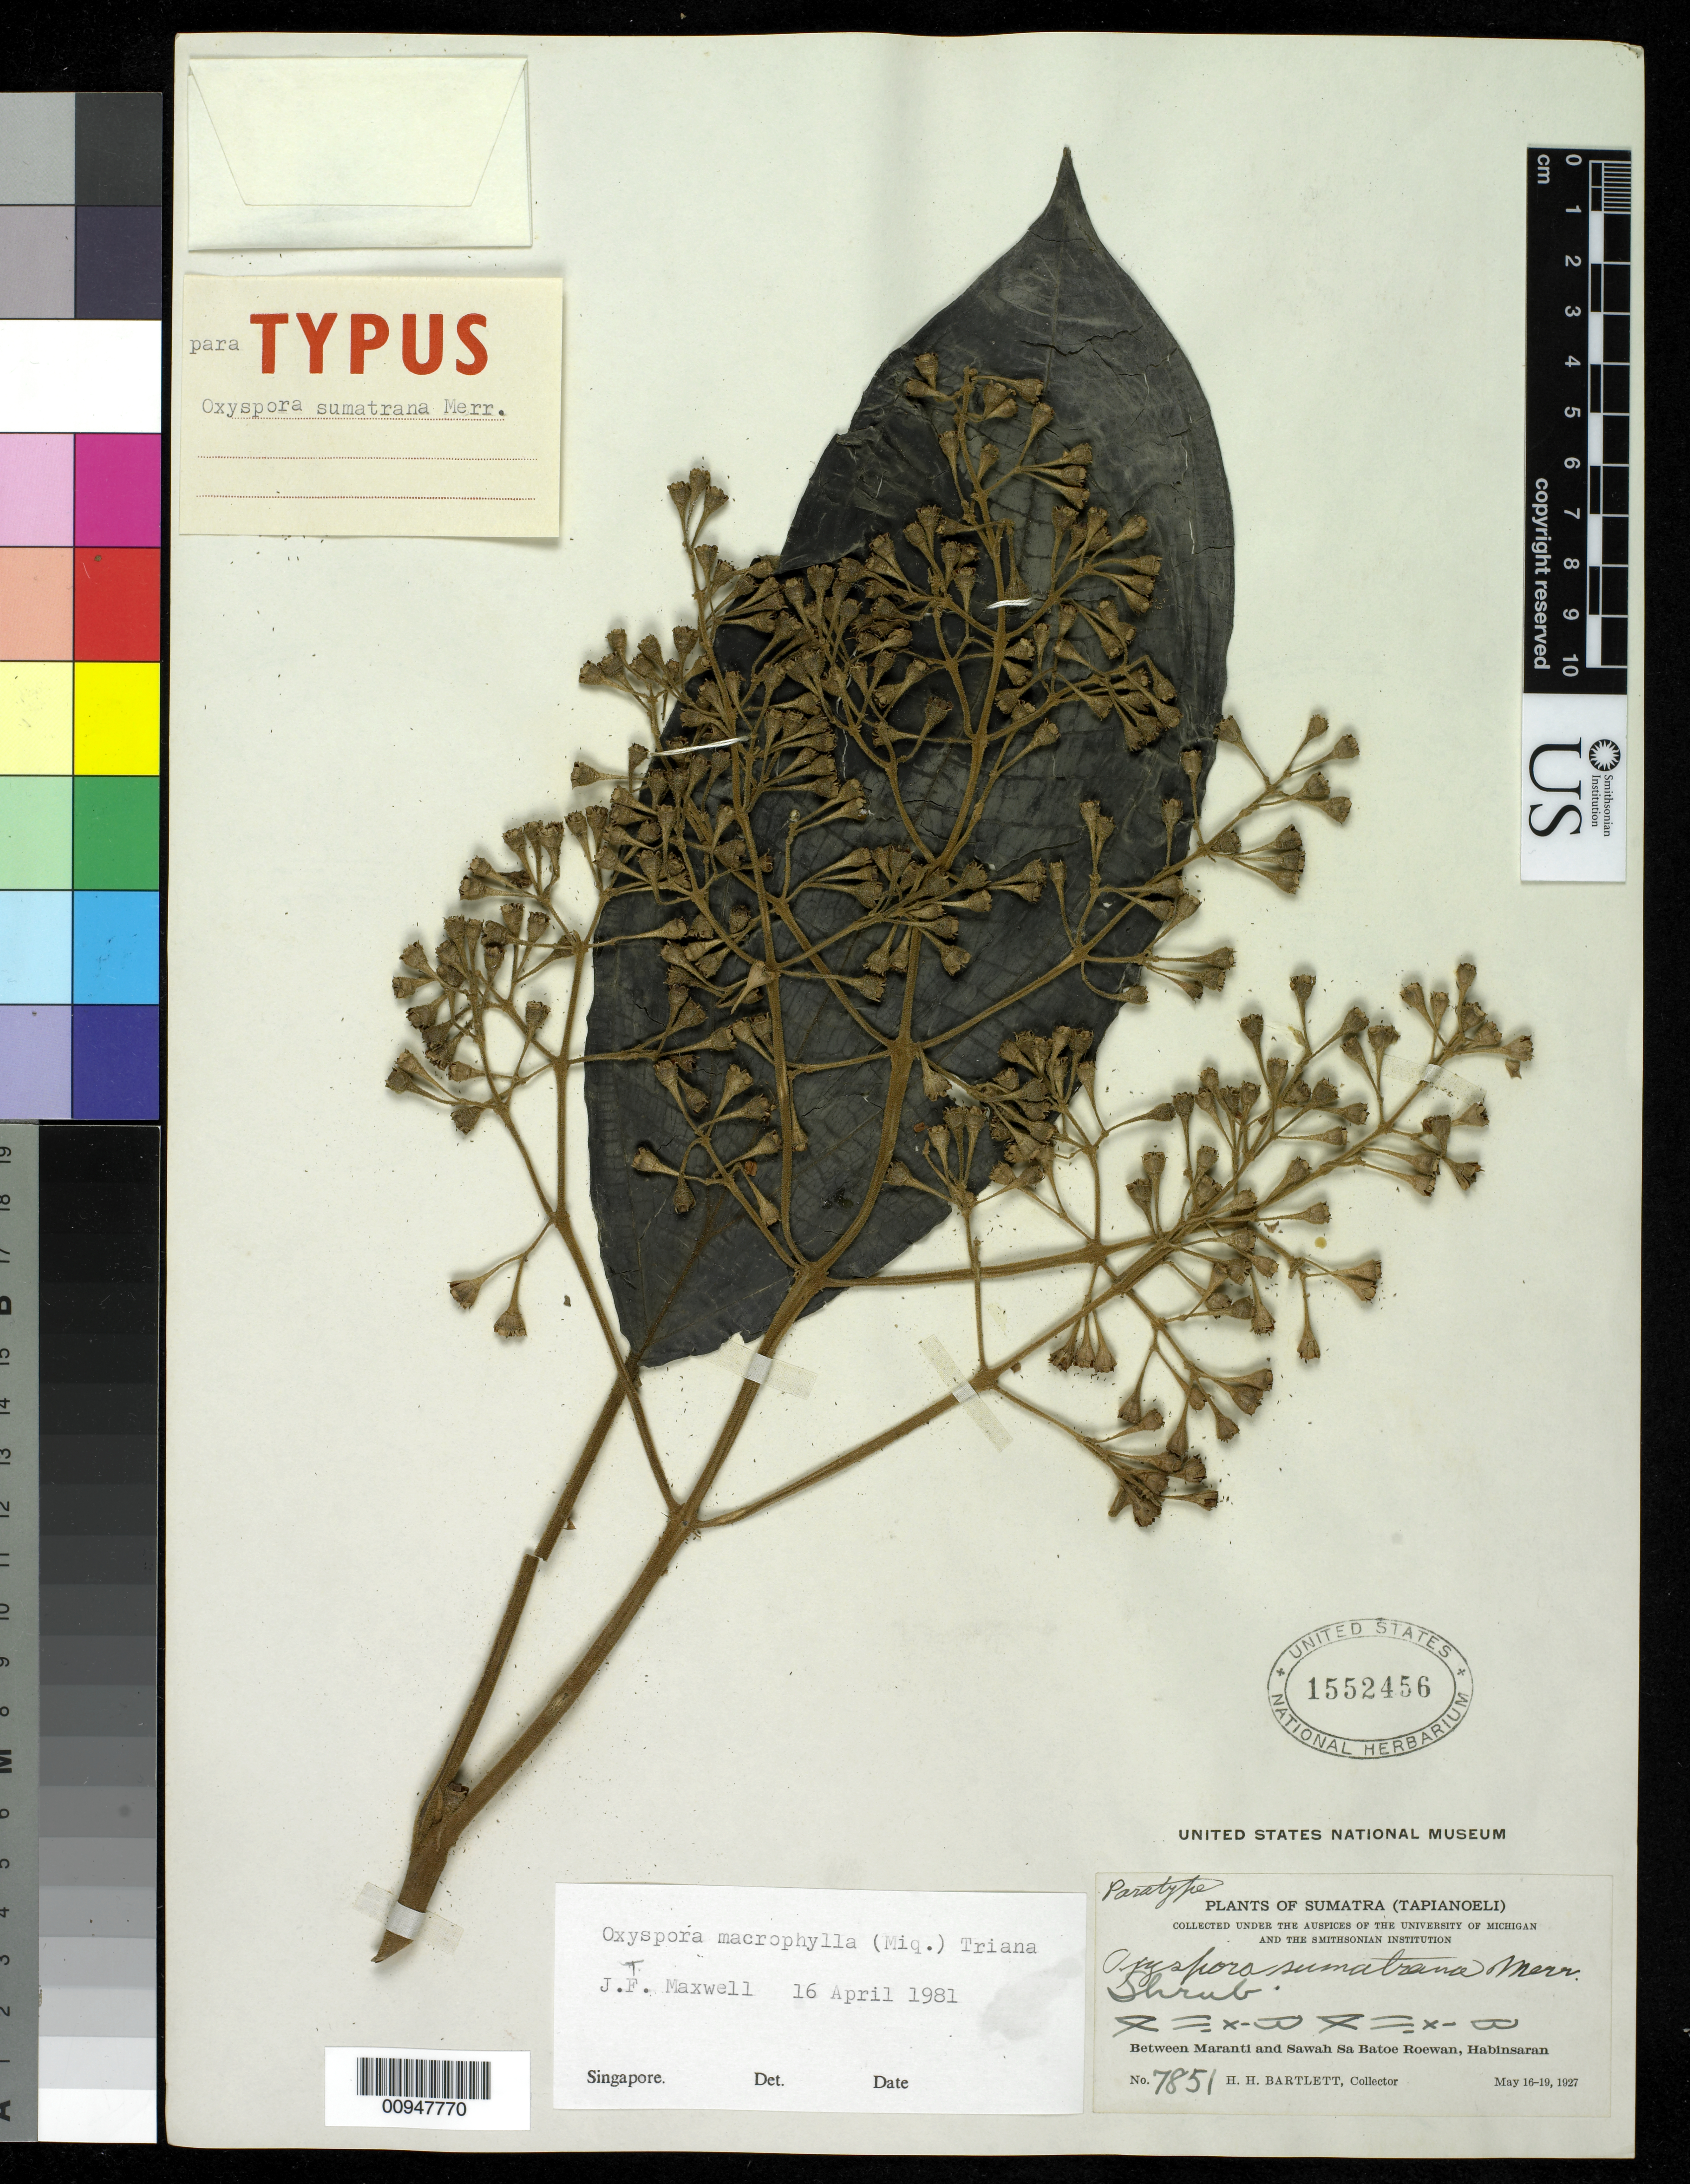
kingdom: Plantae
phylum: Tracheophyta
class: Magnoliopsida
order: Myrtales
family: Melastomataceae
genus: Oxyspora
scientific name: Oxyspora macrophylla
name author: Triana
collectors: H. H. Bartlett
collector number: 7851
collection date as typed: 16 May 1927 to 19 May 1927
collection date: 1927-05-16/1927-05-19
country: Indonesia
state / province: Sumatra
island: Sumatra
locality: Tapianoeli, between Maranti and Sawah Sa Batoe Roewan, Habinsaran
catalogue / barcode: US 1552456